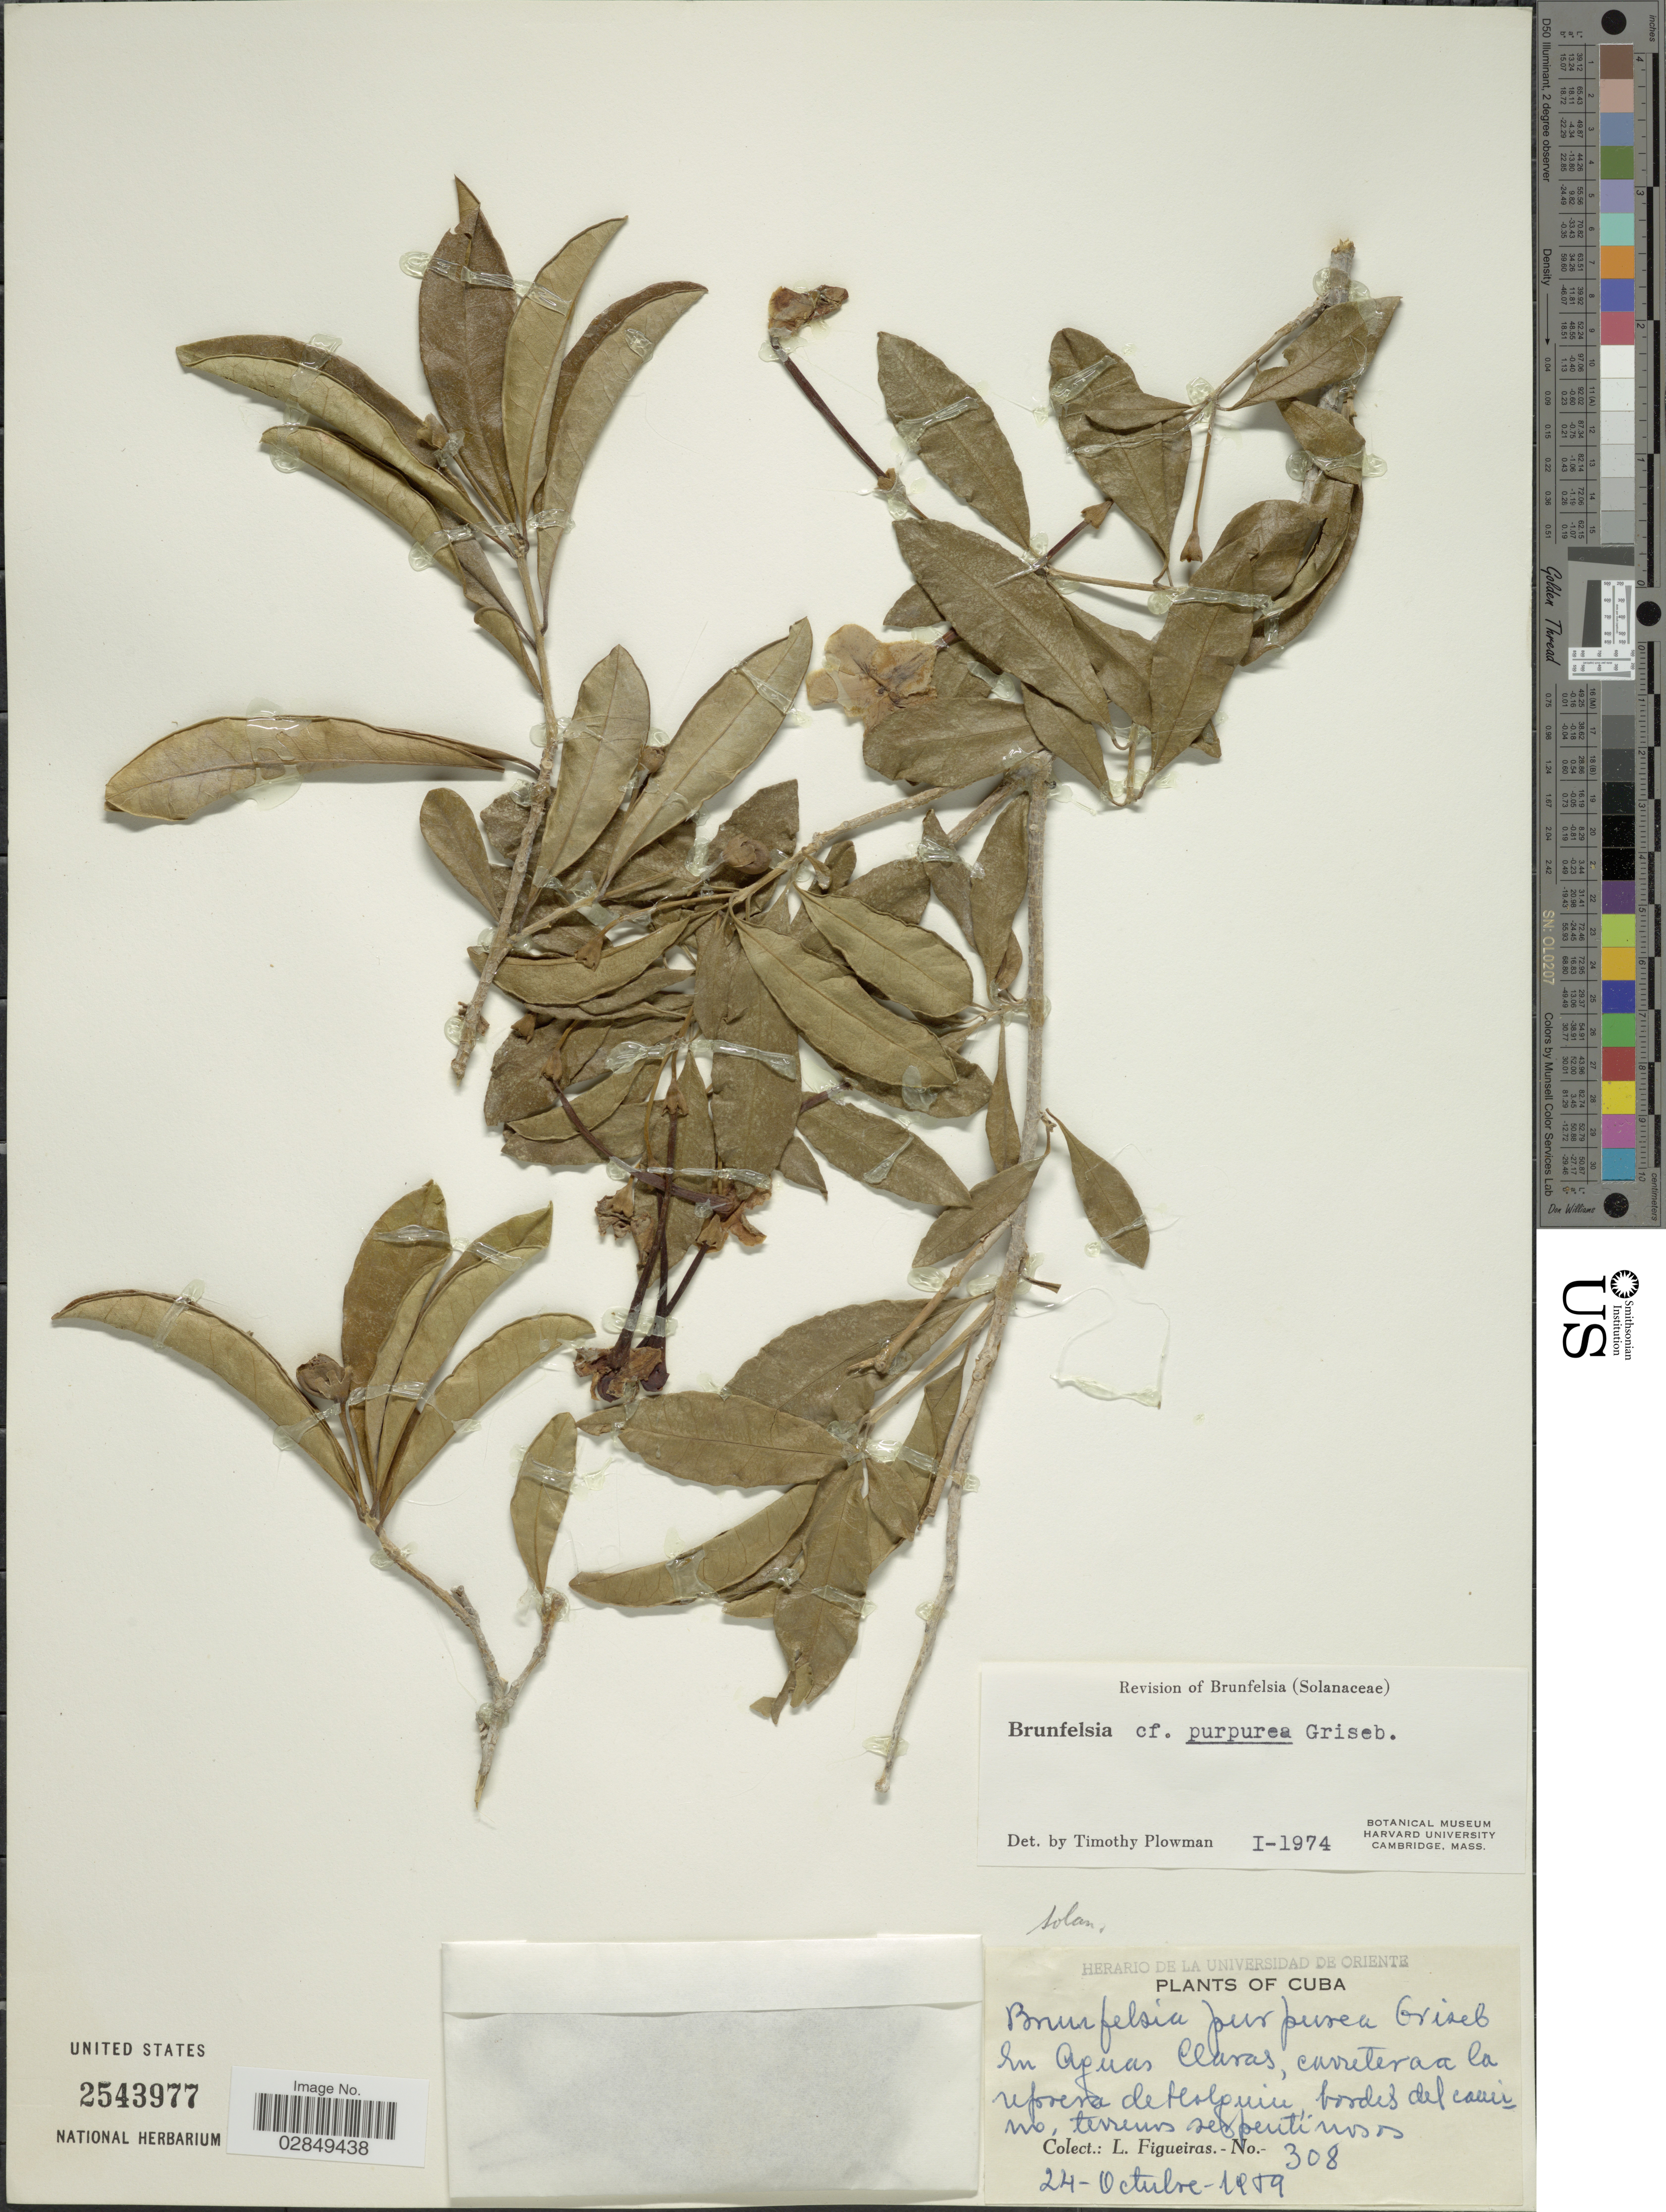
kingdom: Plantae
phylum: Tracheophyta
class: Magnoliopsida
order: Solanales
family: Solanaceae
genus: Brunfelsia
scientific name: Brunfelsia purpurea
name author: Griseb.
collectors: L. Figueiras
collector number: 308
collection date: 1959-10-24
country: Cuba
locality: En Apuas Claras, carreteraa la prespresa de Holpuiu.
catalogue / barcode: US 2543977